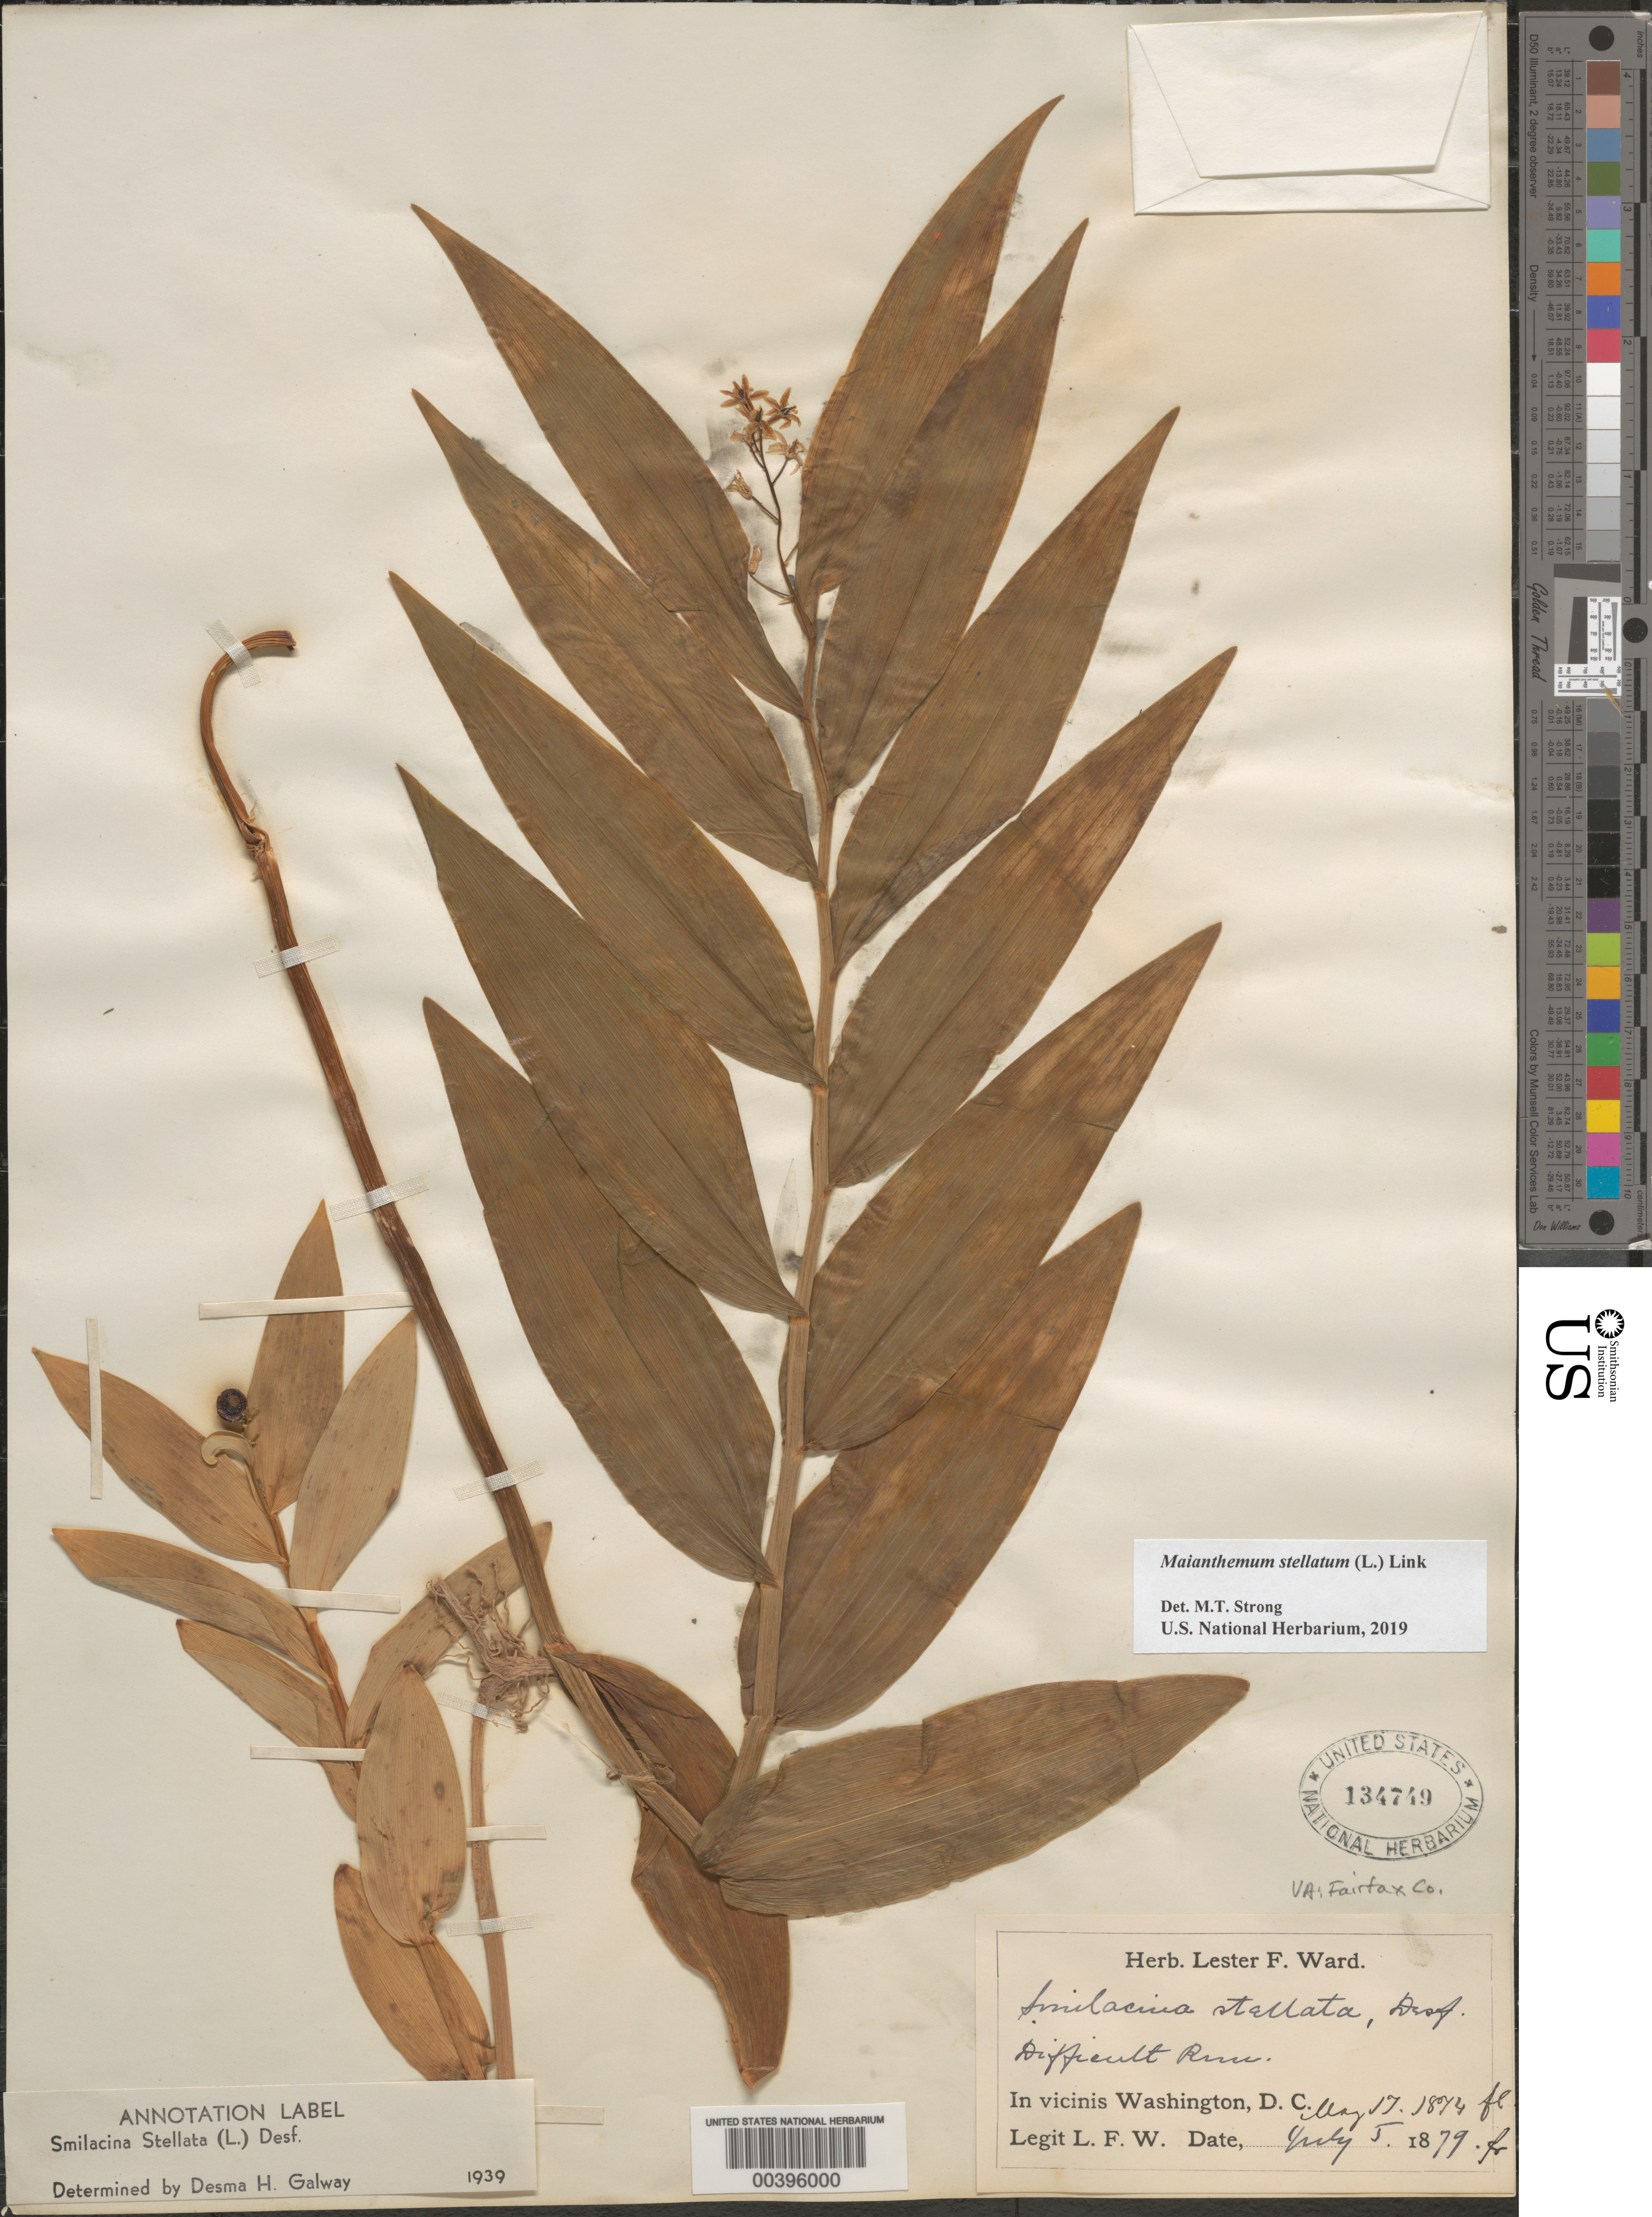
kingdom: Plantae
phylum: Tracheophyta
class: Liliopsida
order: Asparagales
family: Asparagaceae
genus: Maianthemum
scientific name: Maianthemum stellatum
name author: (L.) Link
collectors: L. F. Ward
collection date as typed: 17 May 1874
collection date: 1874-05-17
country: United States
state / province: Virginia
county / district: Fairfax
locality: Difficult Run C. and O. Canal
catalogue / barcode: US 134749